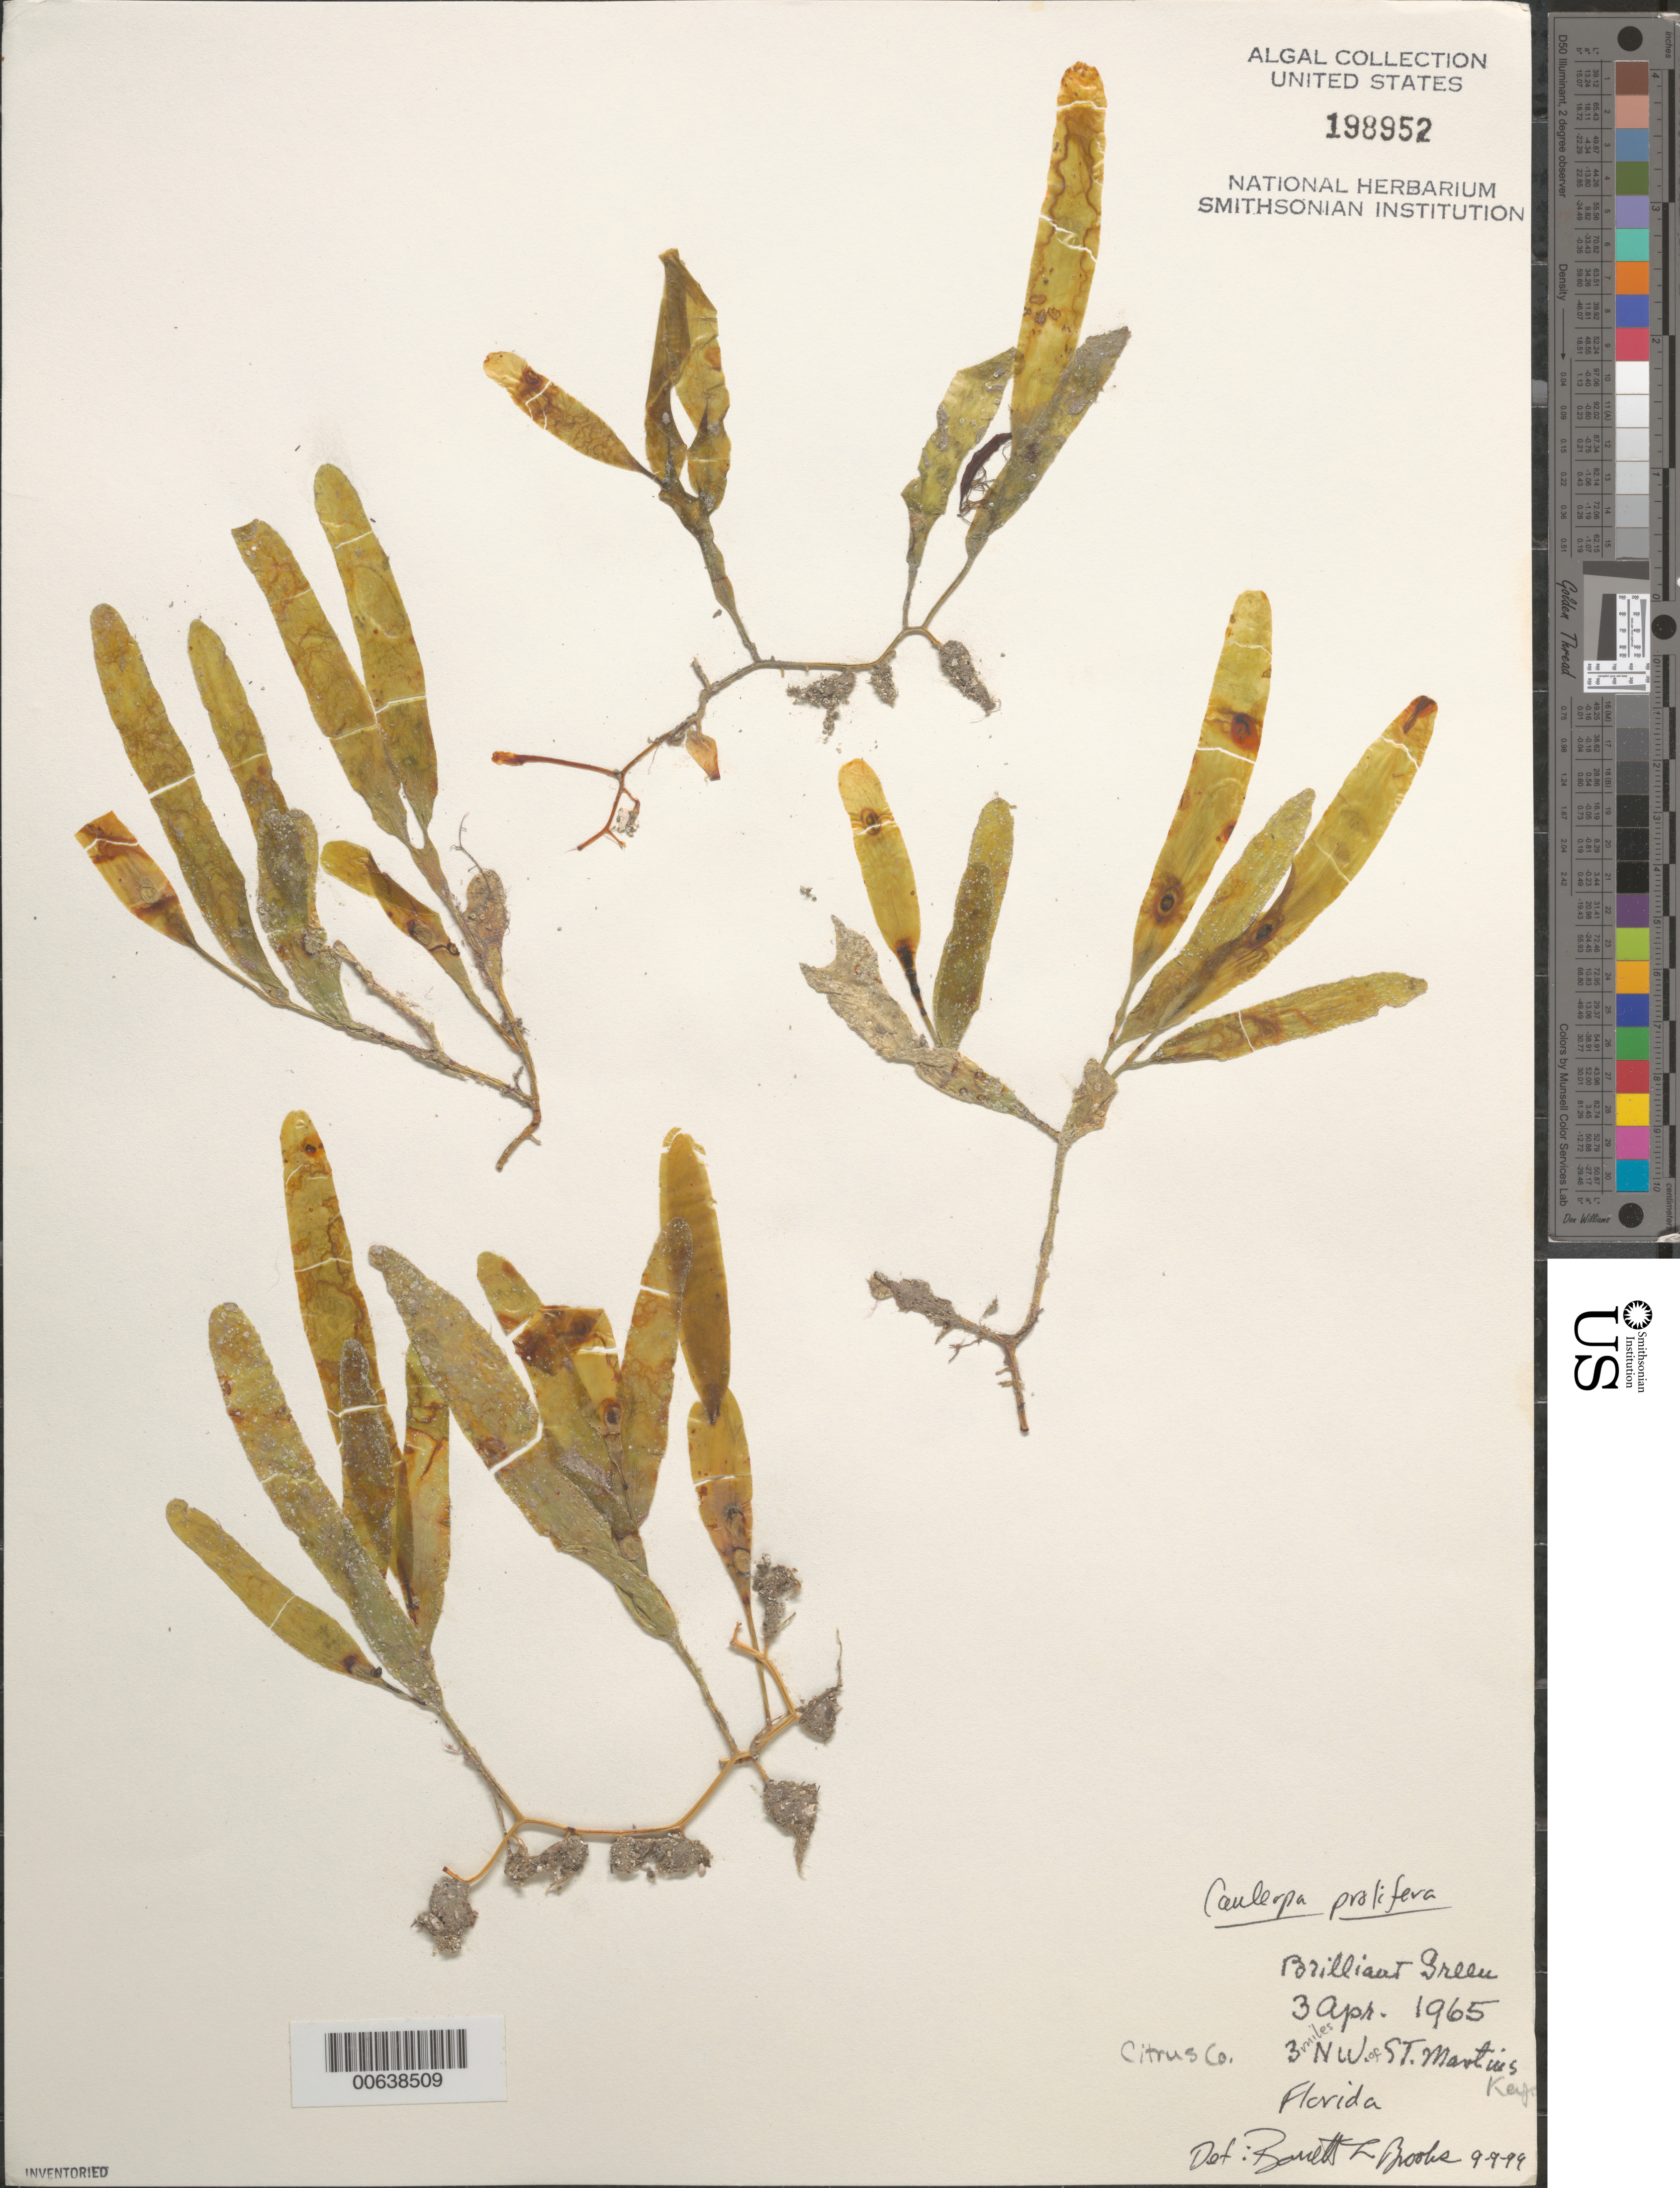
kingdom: Plantae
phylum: Chlorophyta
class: Ulvophyceae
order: Bryopsidales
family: Caulerpaceae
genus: Caulerpa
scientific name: Caulerpa prolifera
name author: (Forssk.) J.V.Lamouroux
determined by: Brooks, B. L., (BOT), Smithsonian Institution - National Museum of Natural History (UNITED STATES)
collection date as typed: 03 Apr 1965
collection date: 1965-04-03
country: United States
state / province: Florida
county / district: Citrus County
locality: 3 miles northwest of St. Martins Keys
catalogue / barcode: US 198952